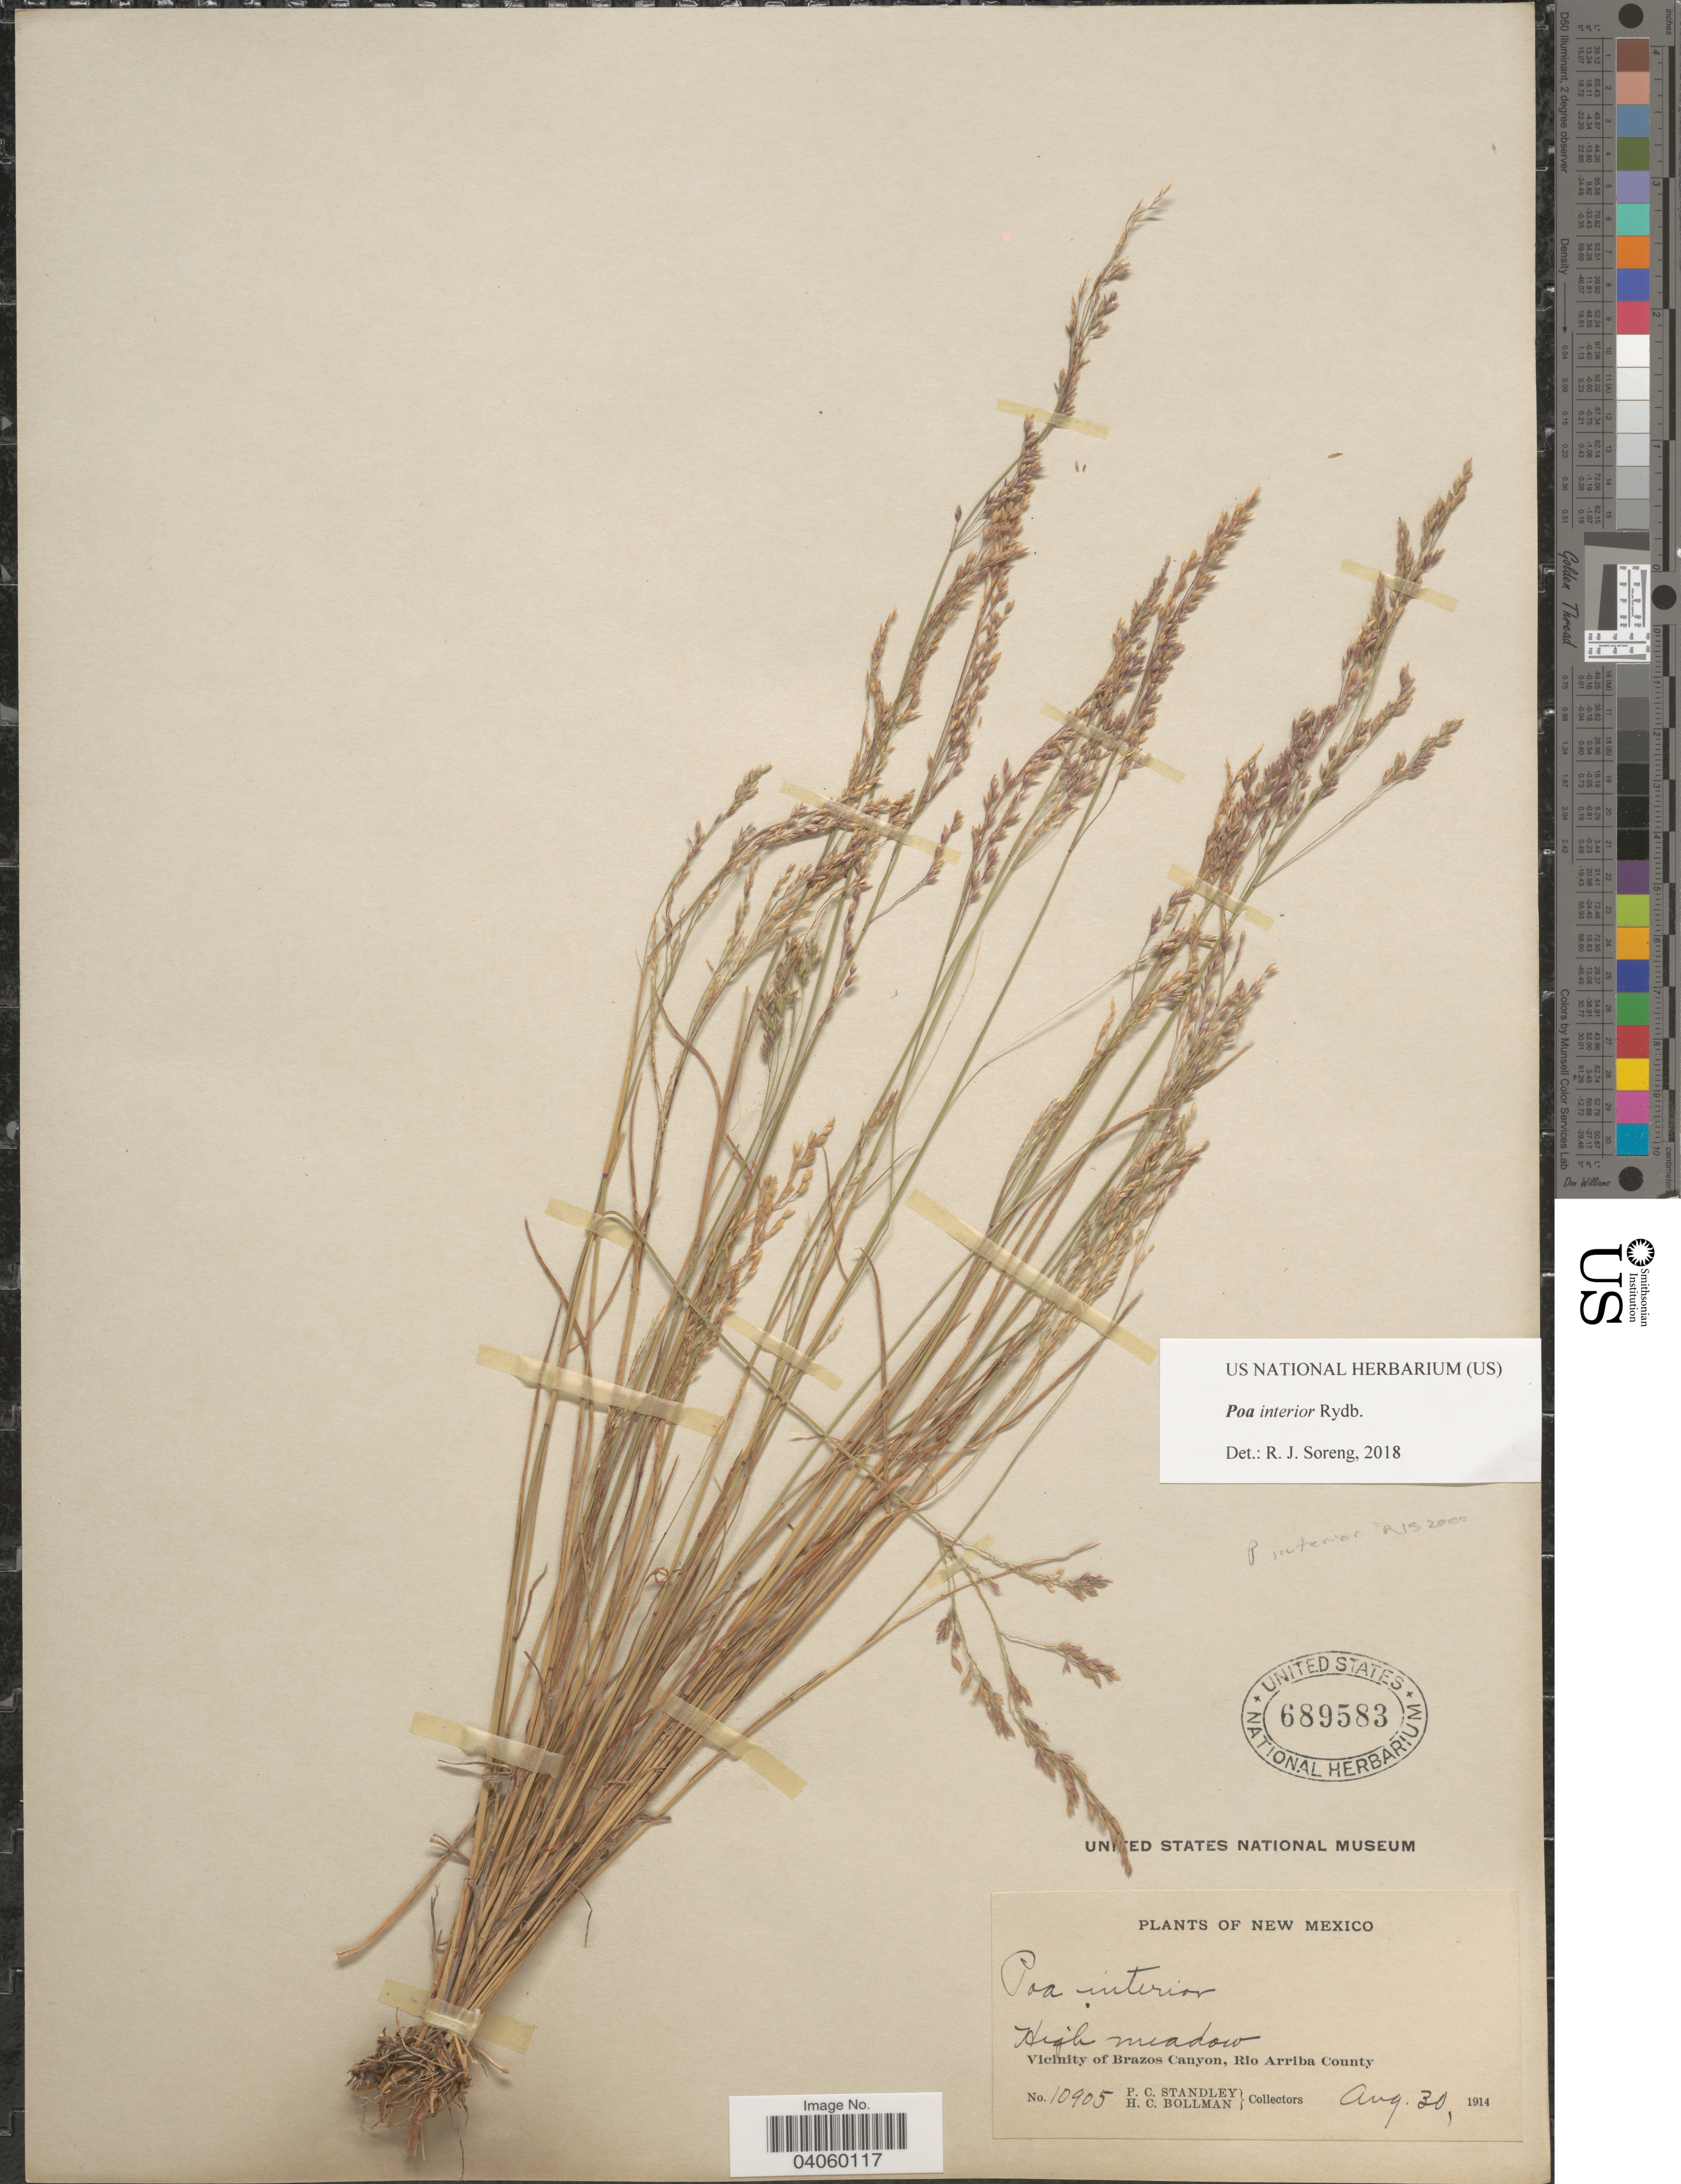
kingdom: Plantae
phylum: Tracheophyta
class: Liliopsida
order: Poales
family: Poaceae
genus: Poa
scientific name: Poa interior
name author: Rydb.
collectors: P. C. Standley & H. C. Bollman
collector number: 10905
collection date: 1914-08-30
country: United States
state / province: New Mexico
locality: Vicinity of Brazos Canyon, Rio Arriba County.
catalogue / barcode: US 689583